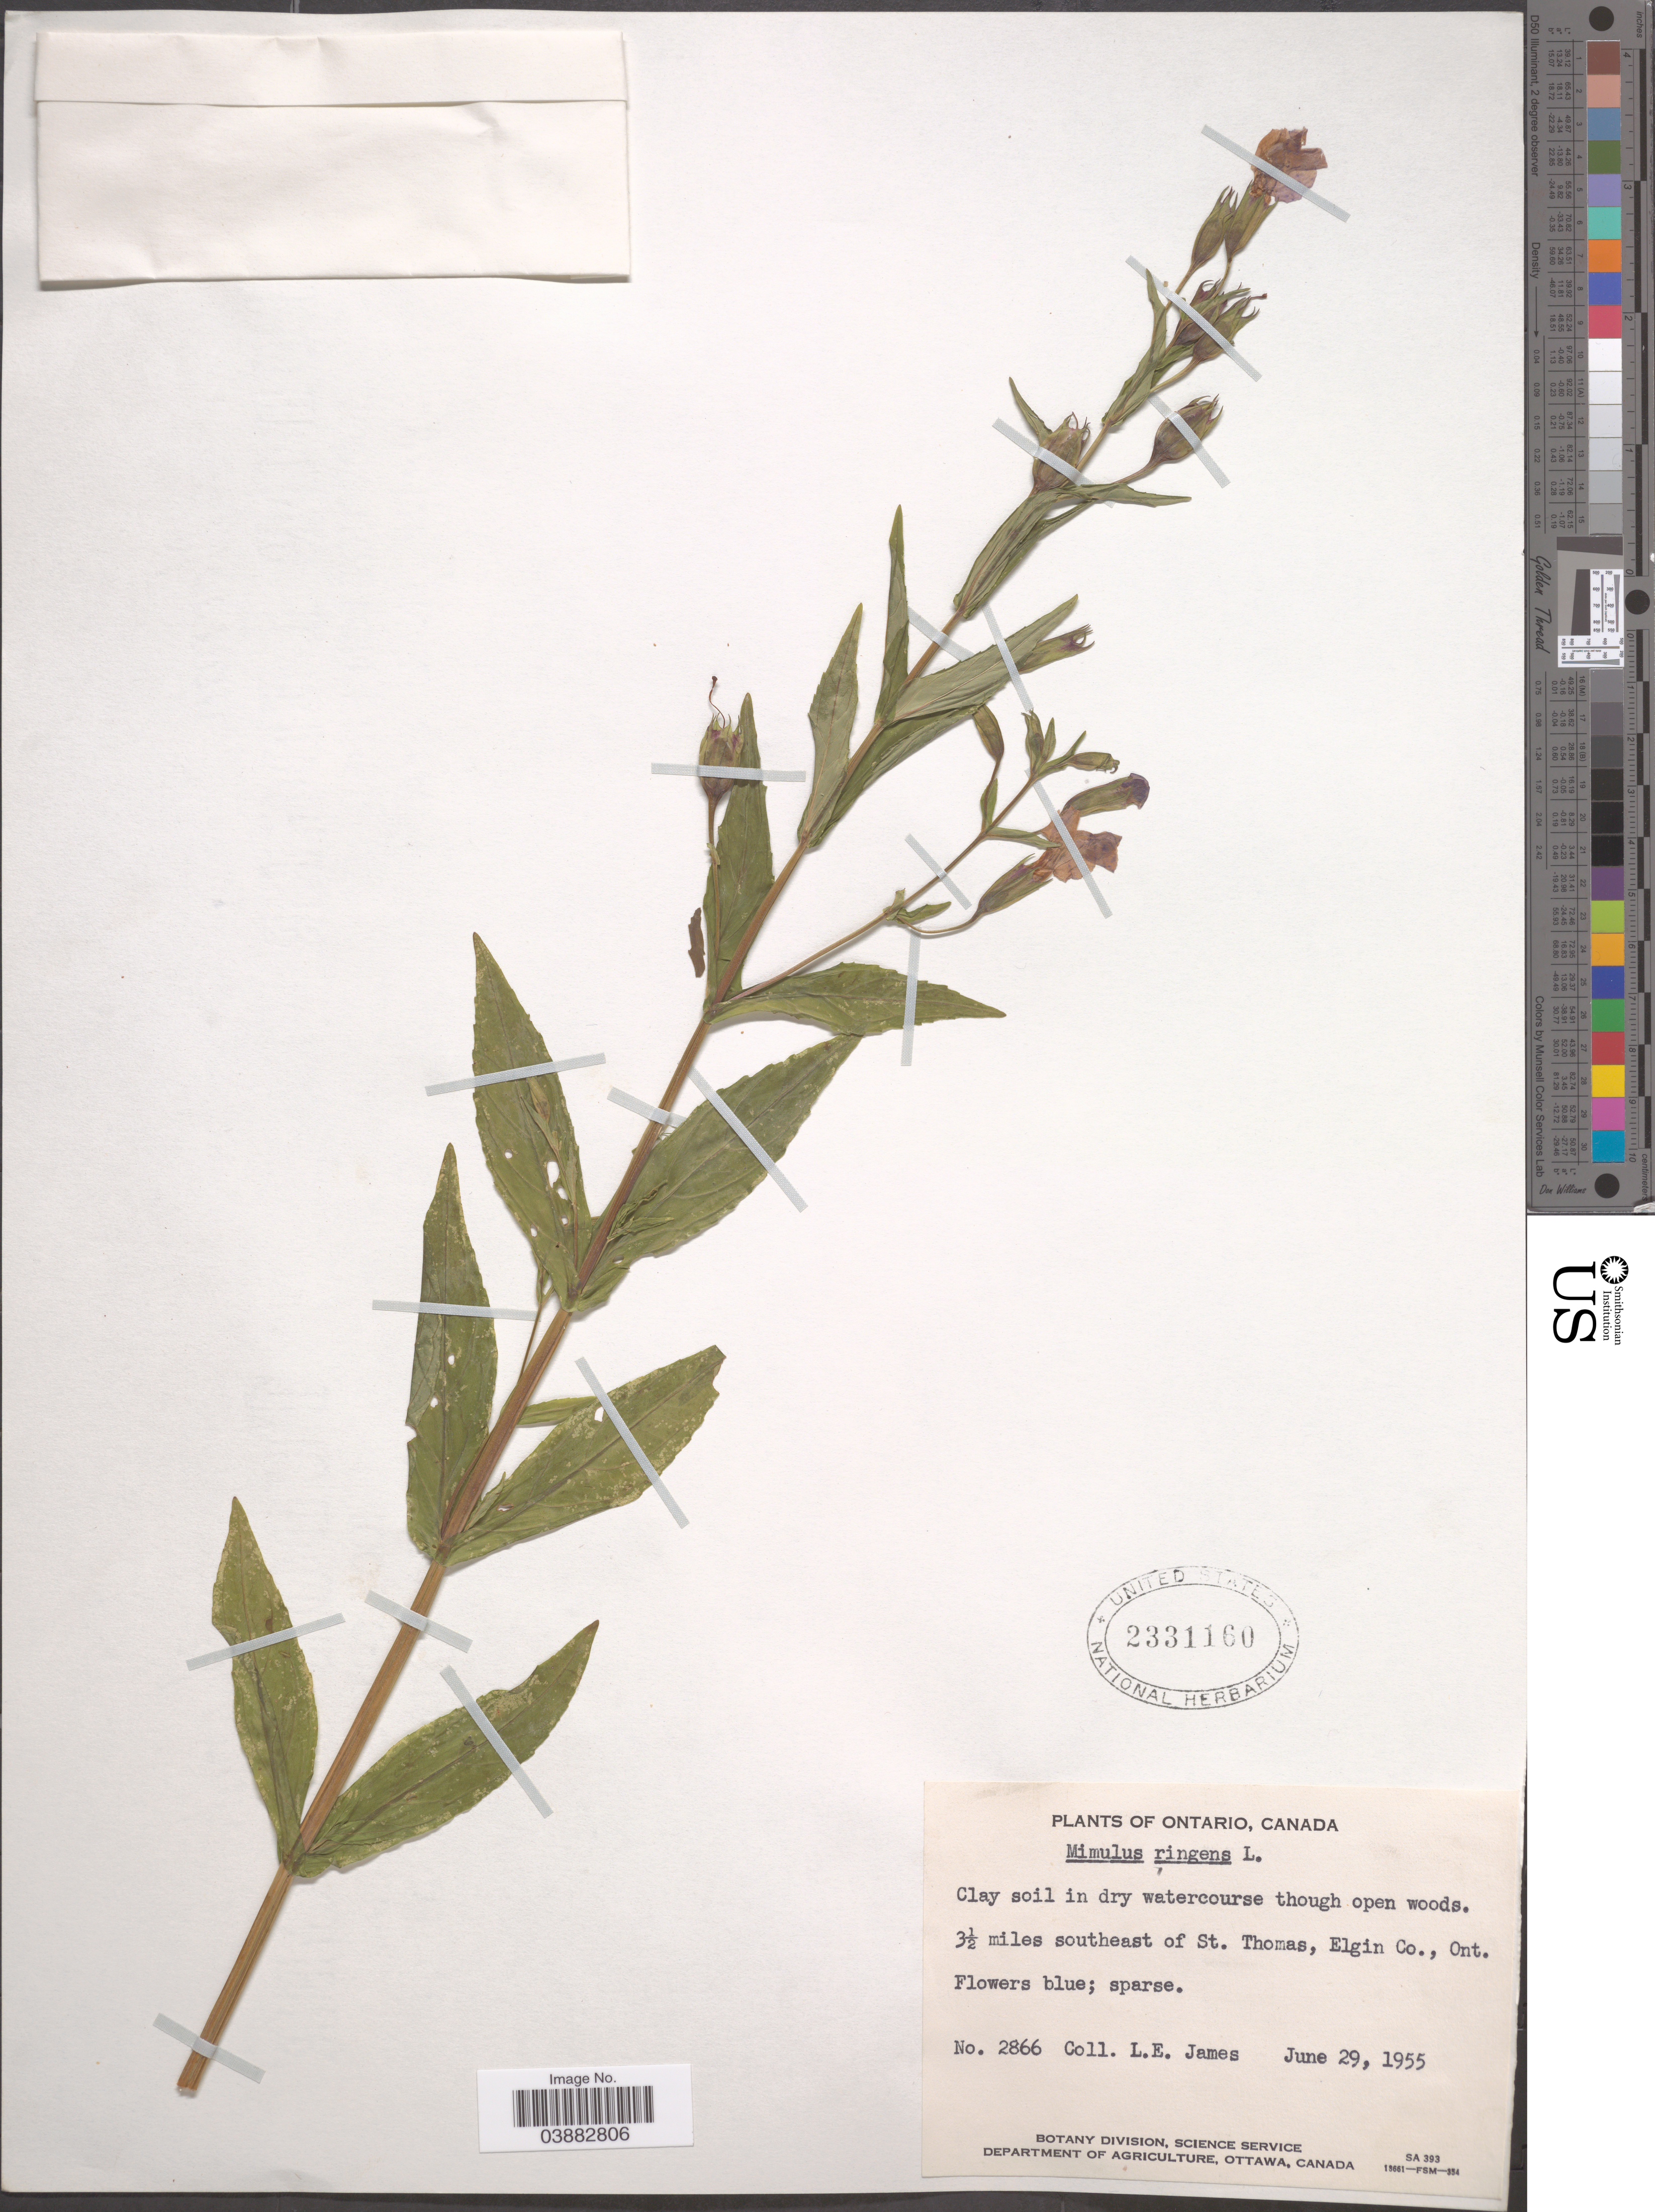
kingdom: Plantae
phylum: Tracheophyta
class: Magnoliopsida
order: Lamiales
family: Phrymaceae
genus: Mimulus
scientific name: Mimulus ringens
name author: L.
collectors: L. E. James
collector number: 2866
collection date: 1955-06-29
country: Canada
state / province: Ontario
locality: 3½ miles southeast of St. Thomas, Elgin Co.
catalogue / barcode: US 2331160